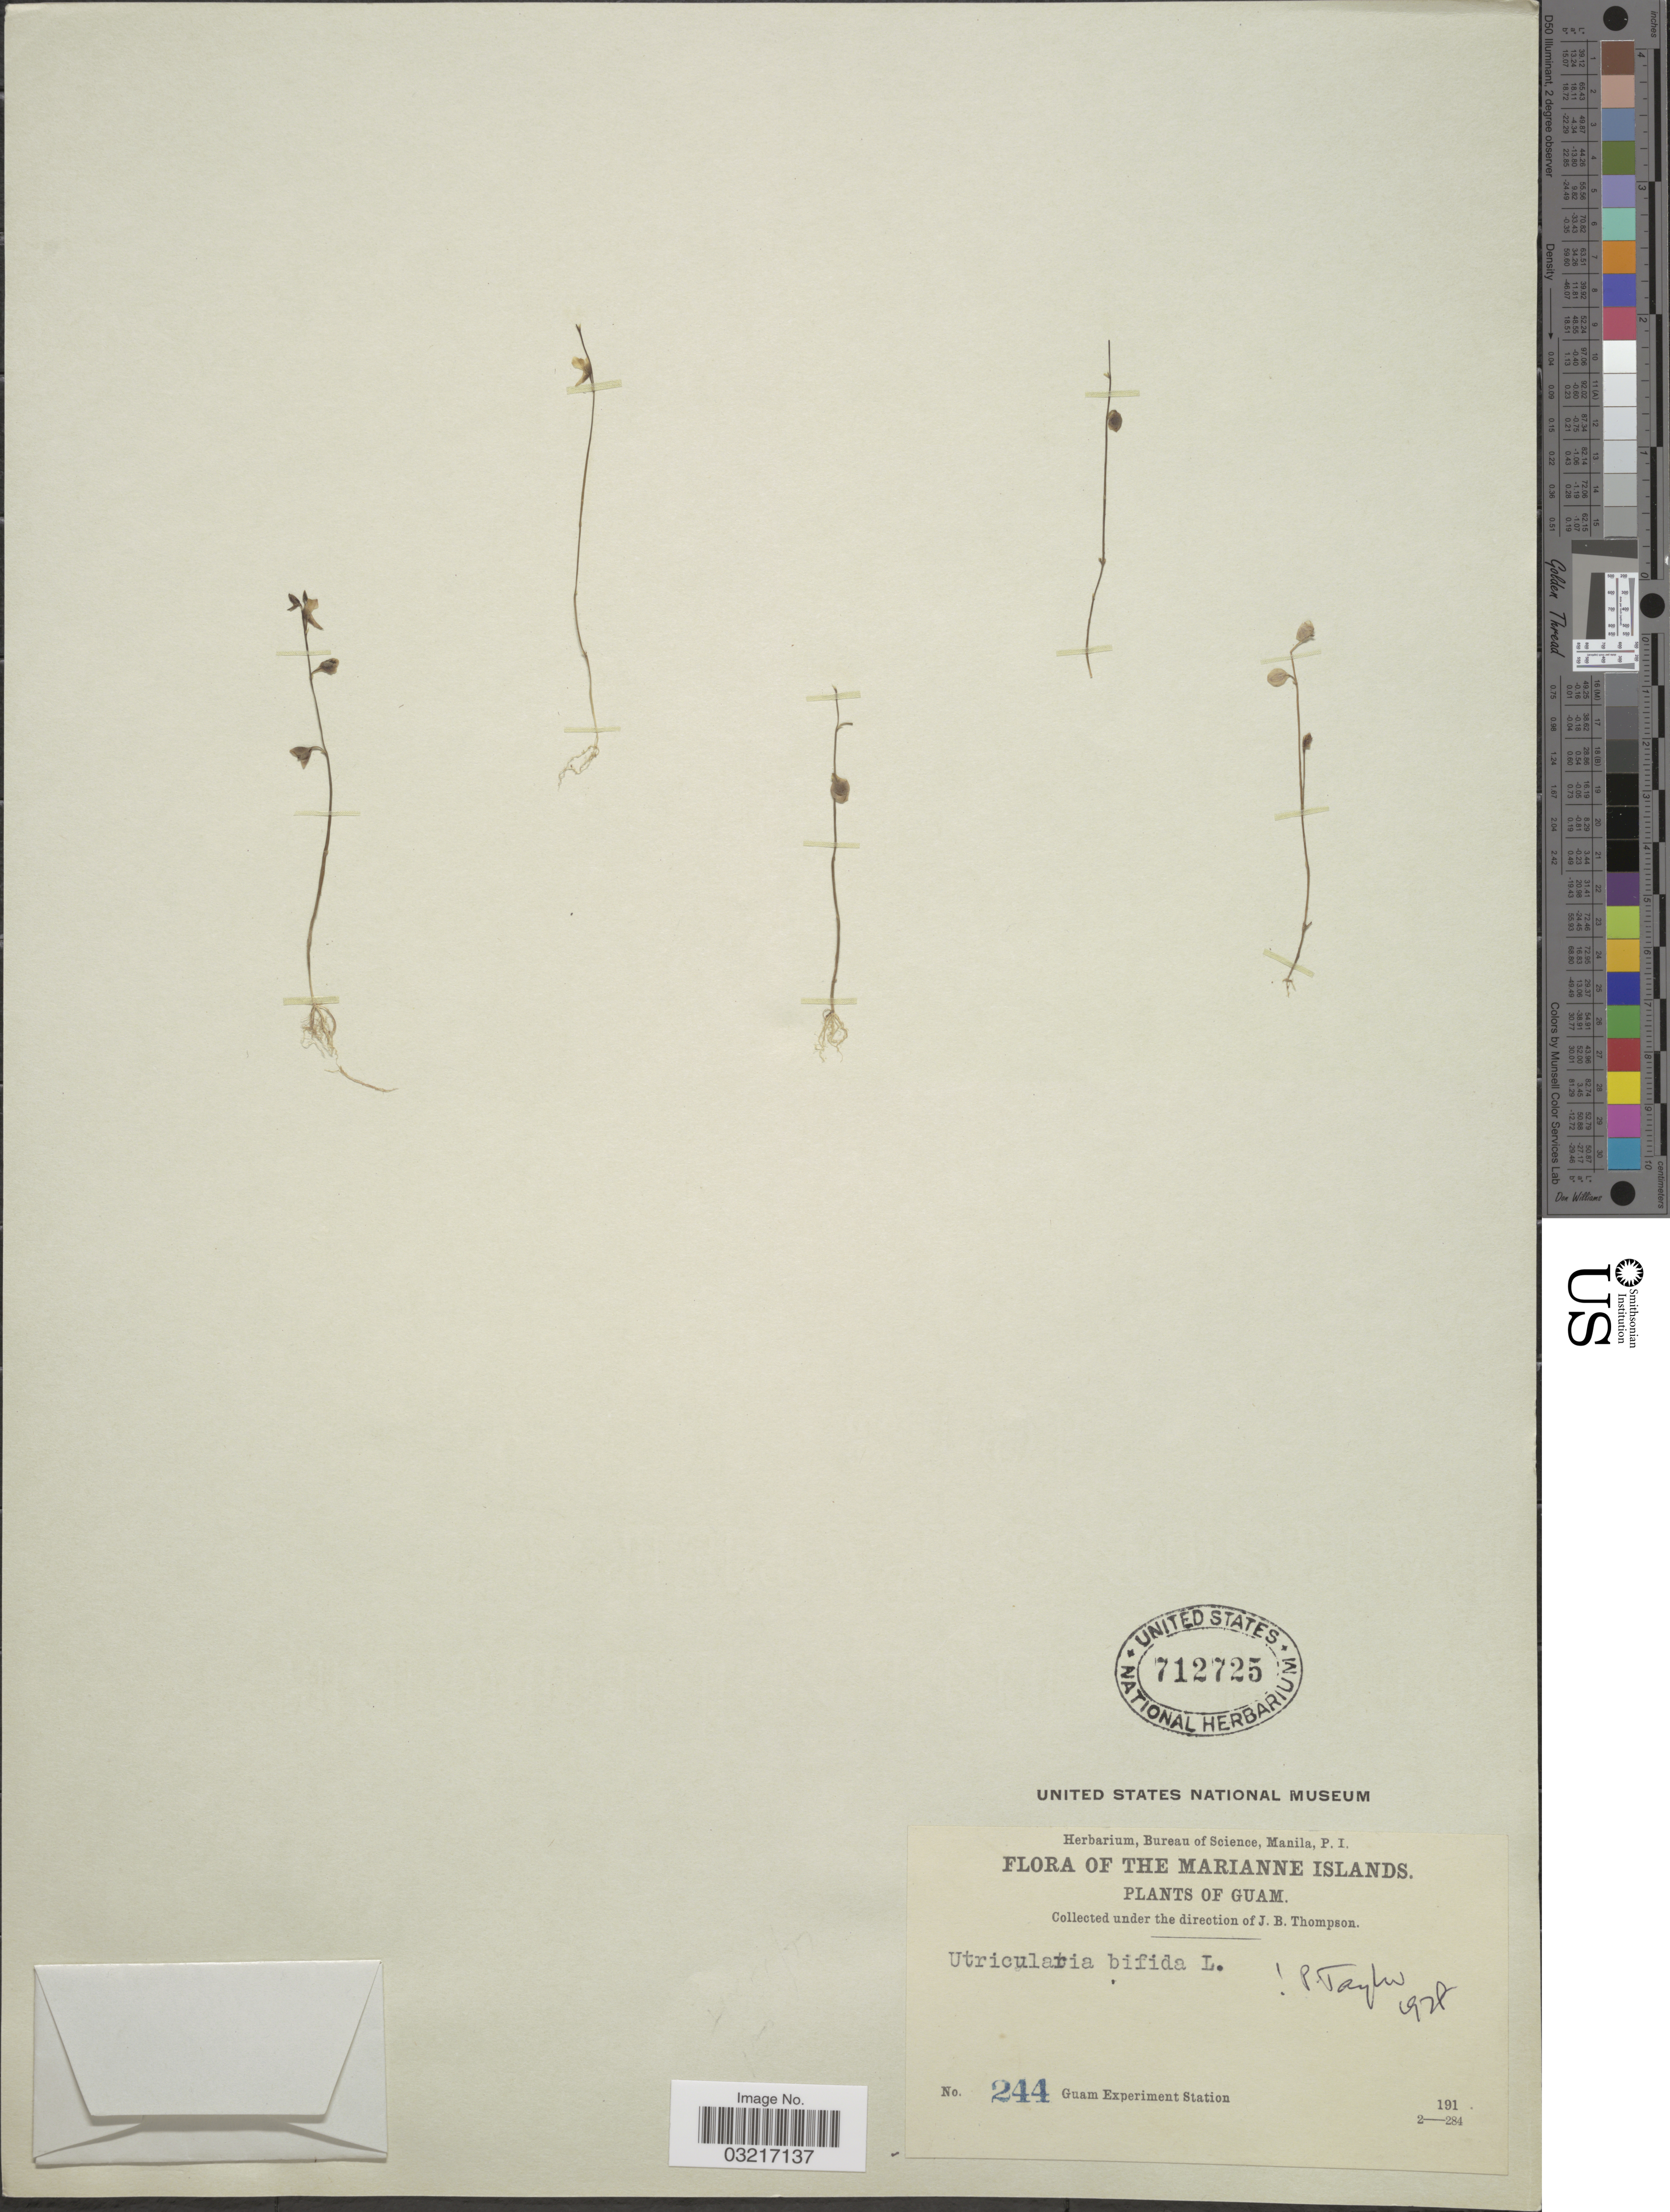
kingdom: Plantae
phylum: Tracheophyta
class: Magnoliopsida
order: Lamiales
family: Lentibulariaceae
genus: Utricularia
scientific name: Utricularia bifida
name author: L.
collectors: Guam Exp. Sta.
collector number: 244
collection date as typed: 191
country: Guam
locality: The Marianne Islands.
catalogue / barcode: US 712725